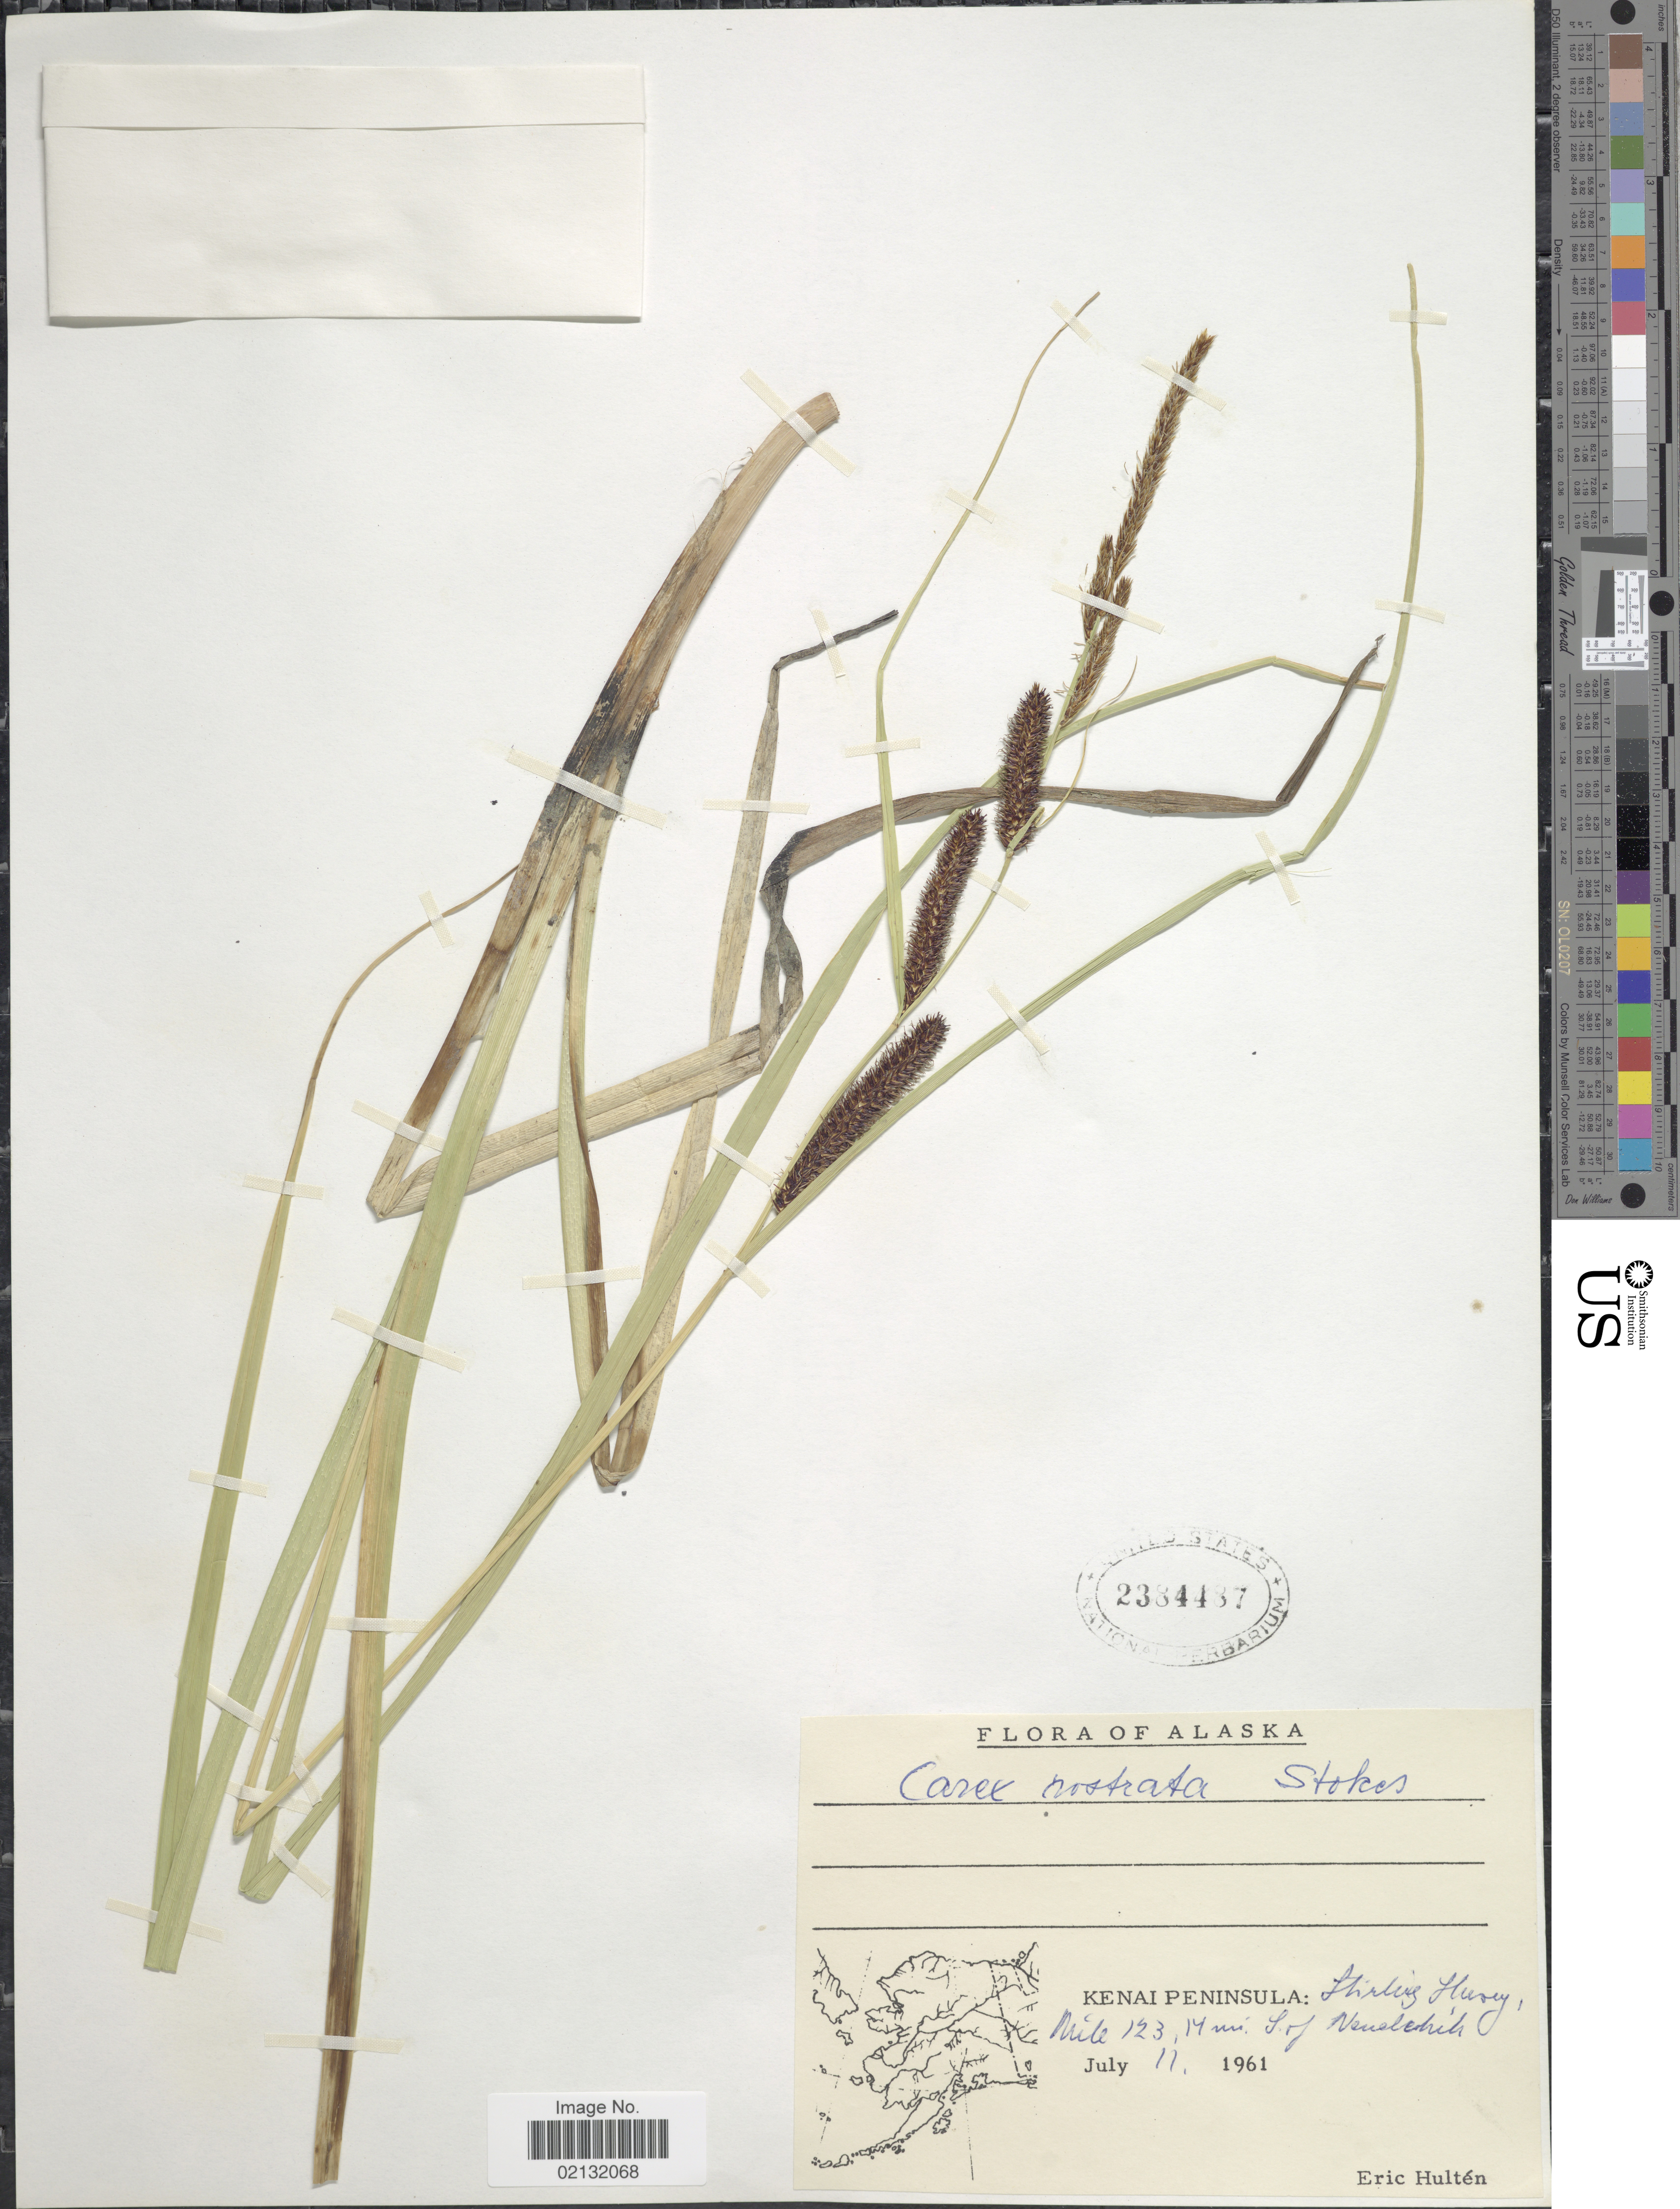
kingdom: Plantae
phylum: Tracheophyta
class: Liliopsida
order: Poales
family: Cyperaceae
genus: Carex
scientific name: Carex rostrata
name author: Stokes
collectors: E. G. Hultén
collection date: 1961-07-11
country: United States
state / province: Alaska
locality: Kenai Peninsula: Sterling Hwy, Mile 123, 17 mi. S. of Ninilchik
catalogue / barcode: US 2334487